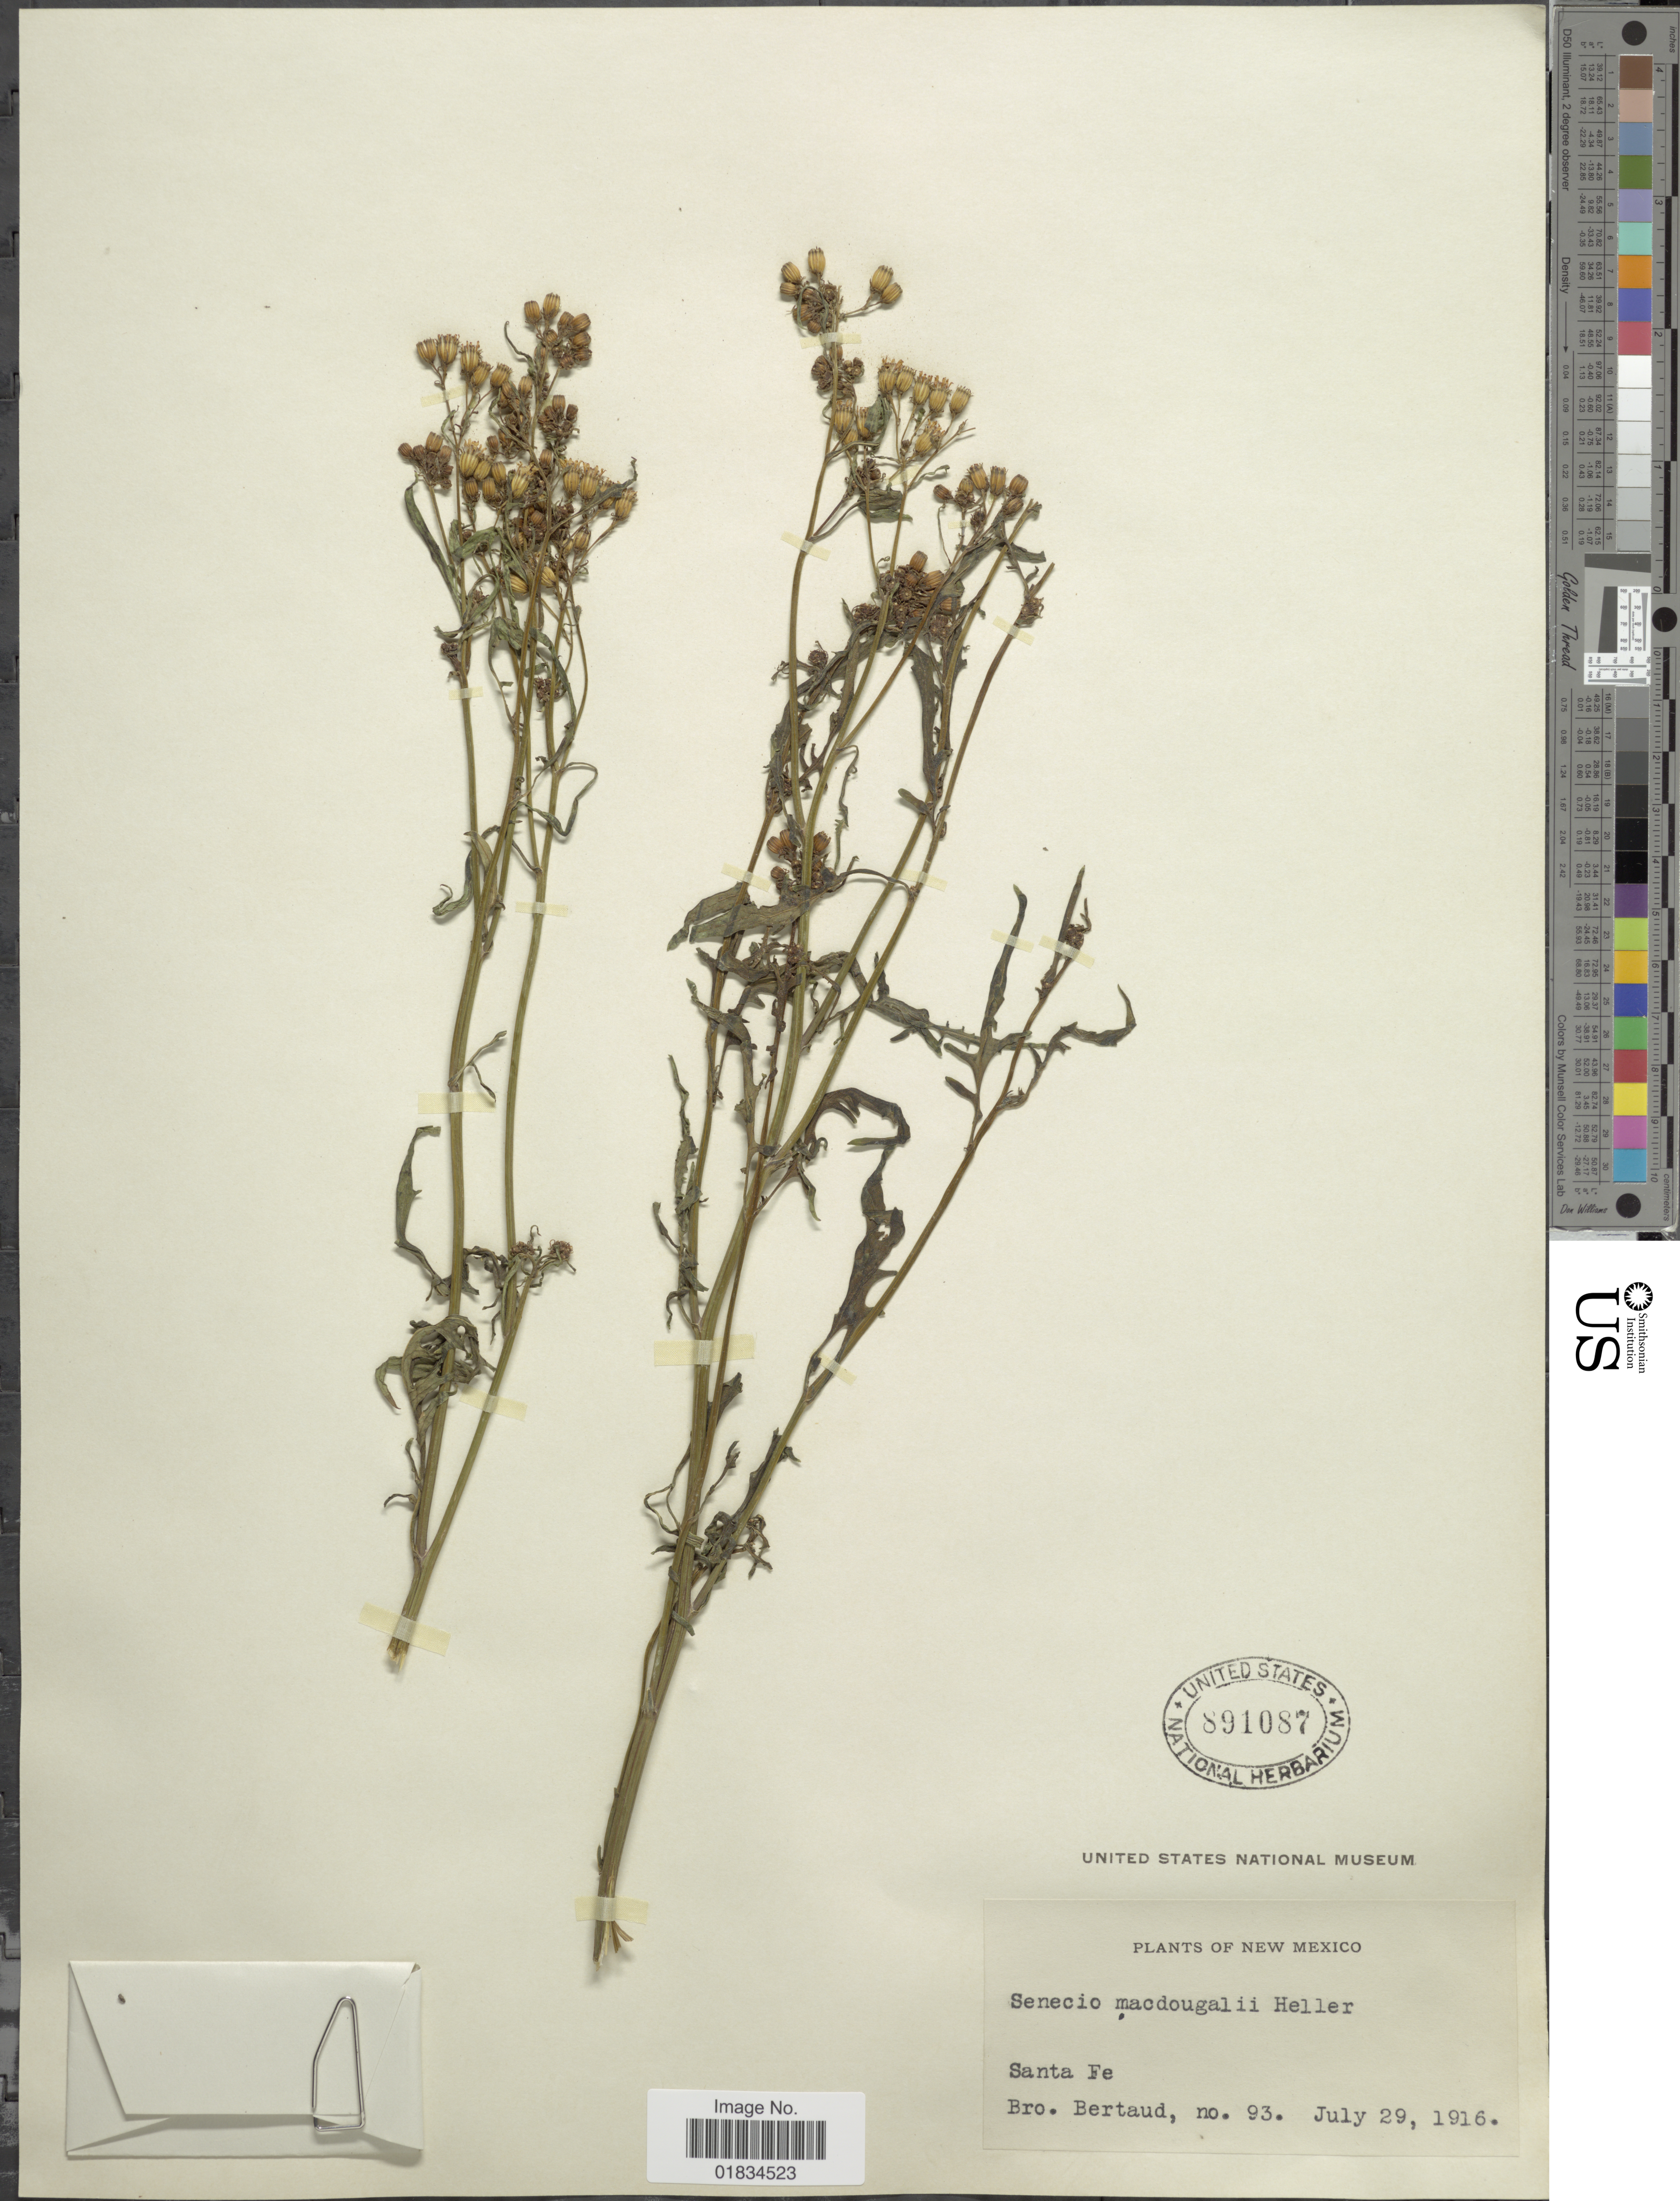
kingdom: Plantae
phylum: Tracheophyta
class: Magnoliopsida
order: Asterales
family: Asteraceae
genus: Senecio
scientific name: Senecio macdougalii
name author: A. Heller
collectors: Bro. Bertaud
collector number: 93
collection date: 1916-07-29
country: United States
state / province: New Mexico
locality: Santa Fe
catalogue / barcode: US 891087